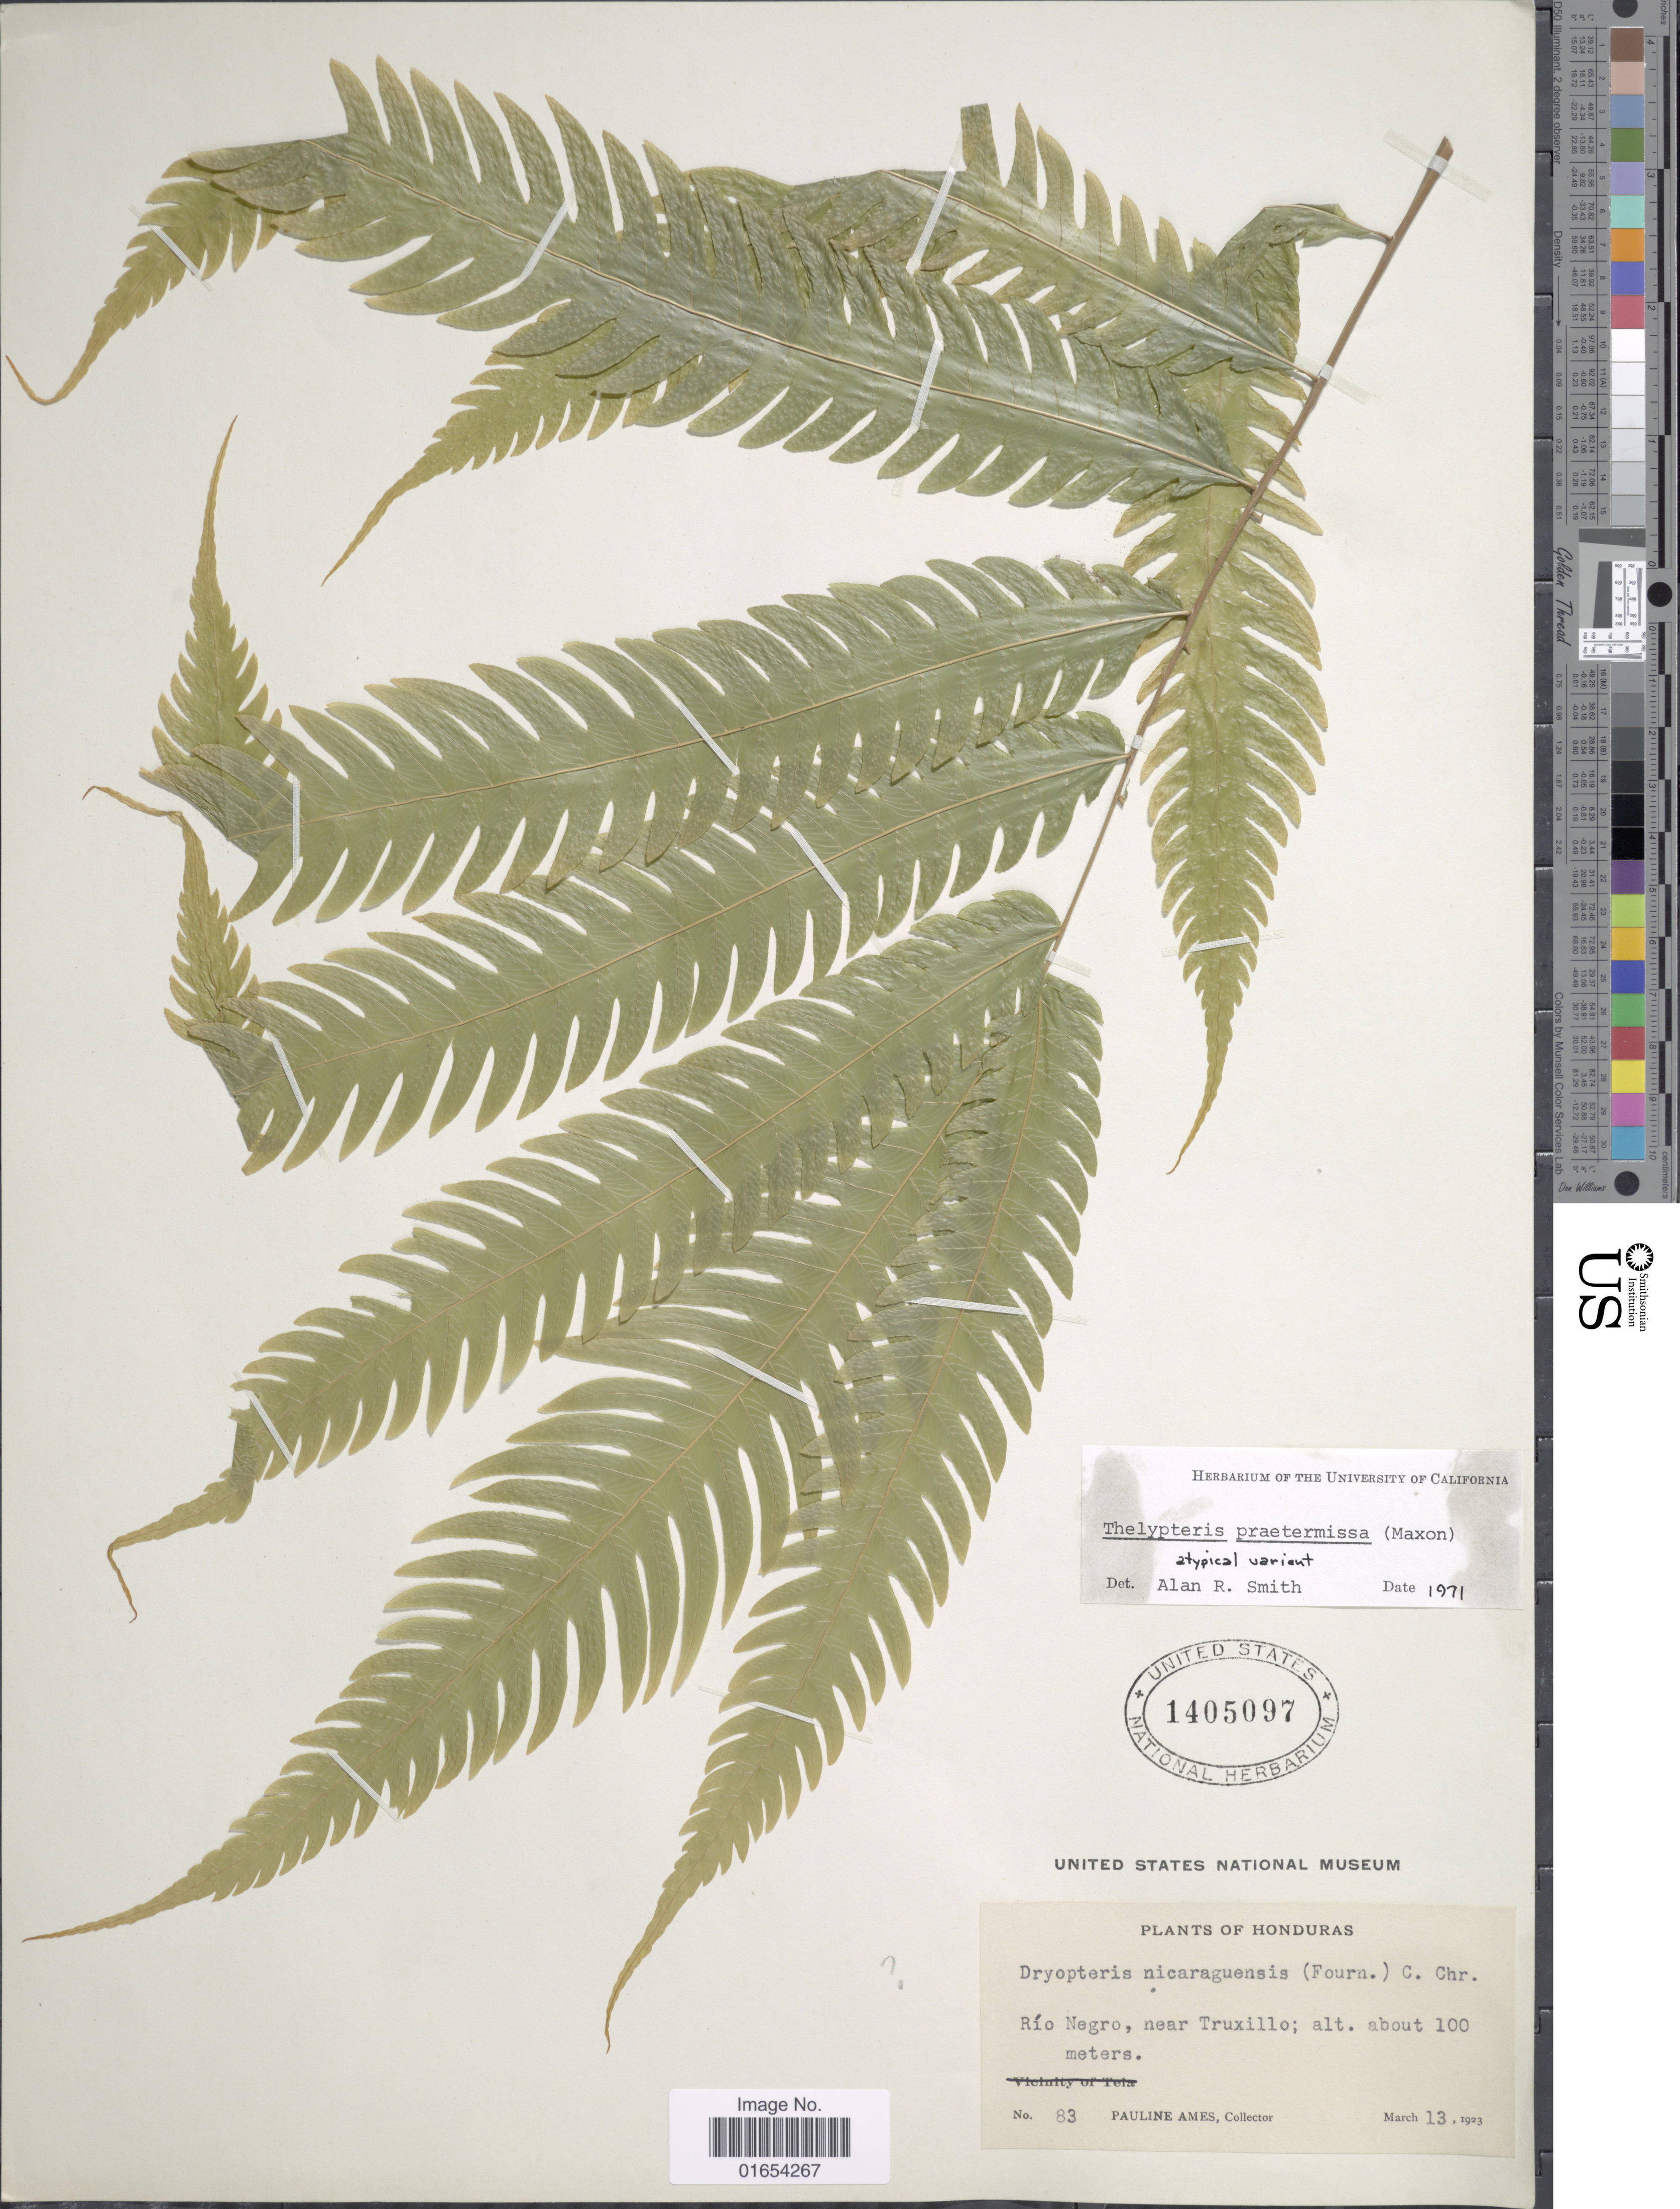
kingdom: Plantae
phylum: Tracheophyta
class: Polypodiopsida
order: Polypodiales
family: Thelypteridaceae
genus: Goniopteris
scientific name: Goniopteris praetermissa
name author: (Maxon) Salino & T.E. Almeida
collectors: P. Ames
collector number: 83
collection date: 1923-03-13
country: Honduras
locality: Rio Negro, near Truxillo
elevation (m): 100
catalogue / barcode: US 1405097